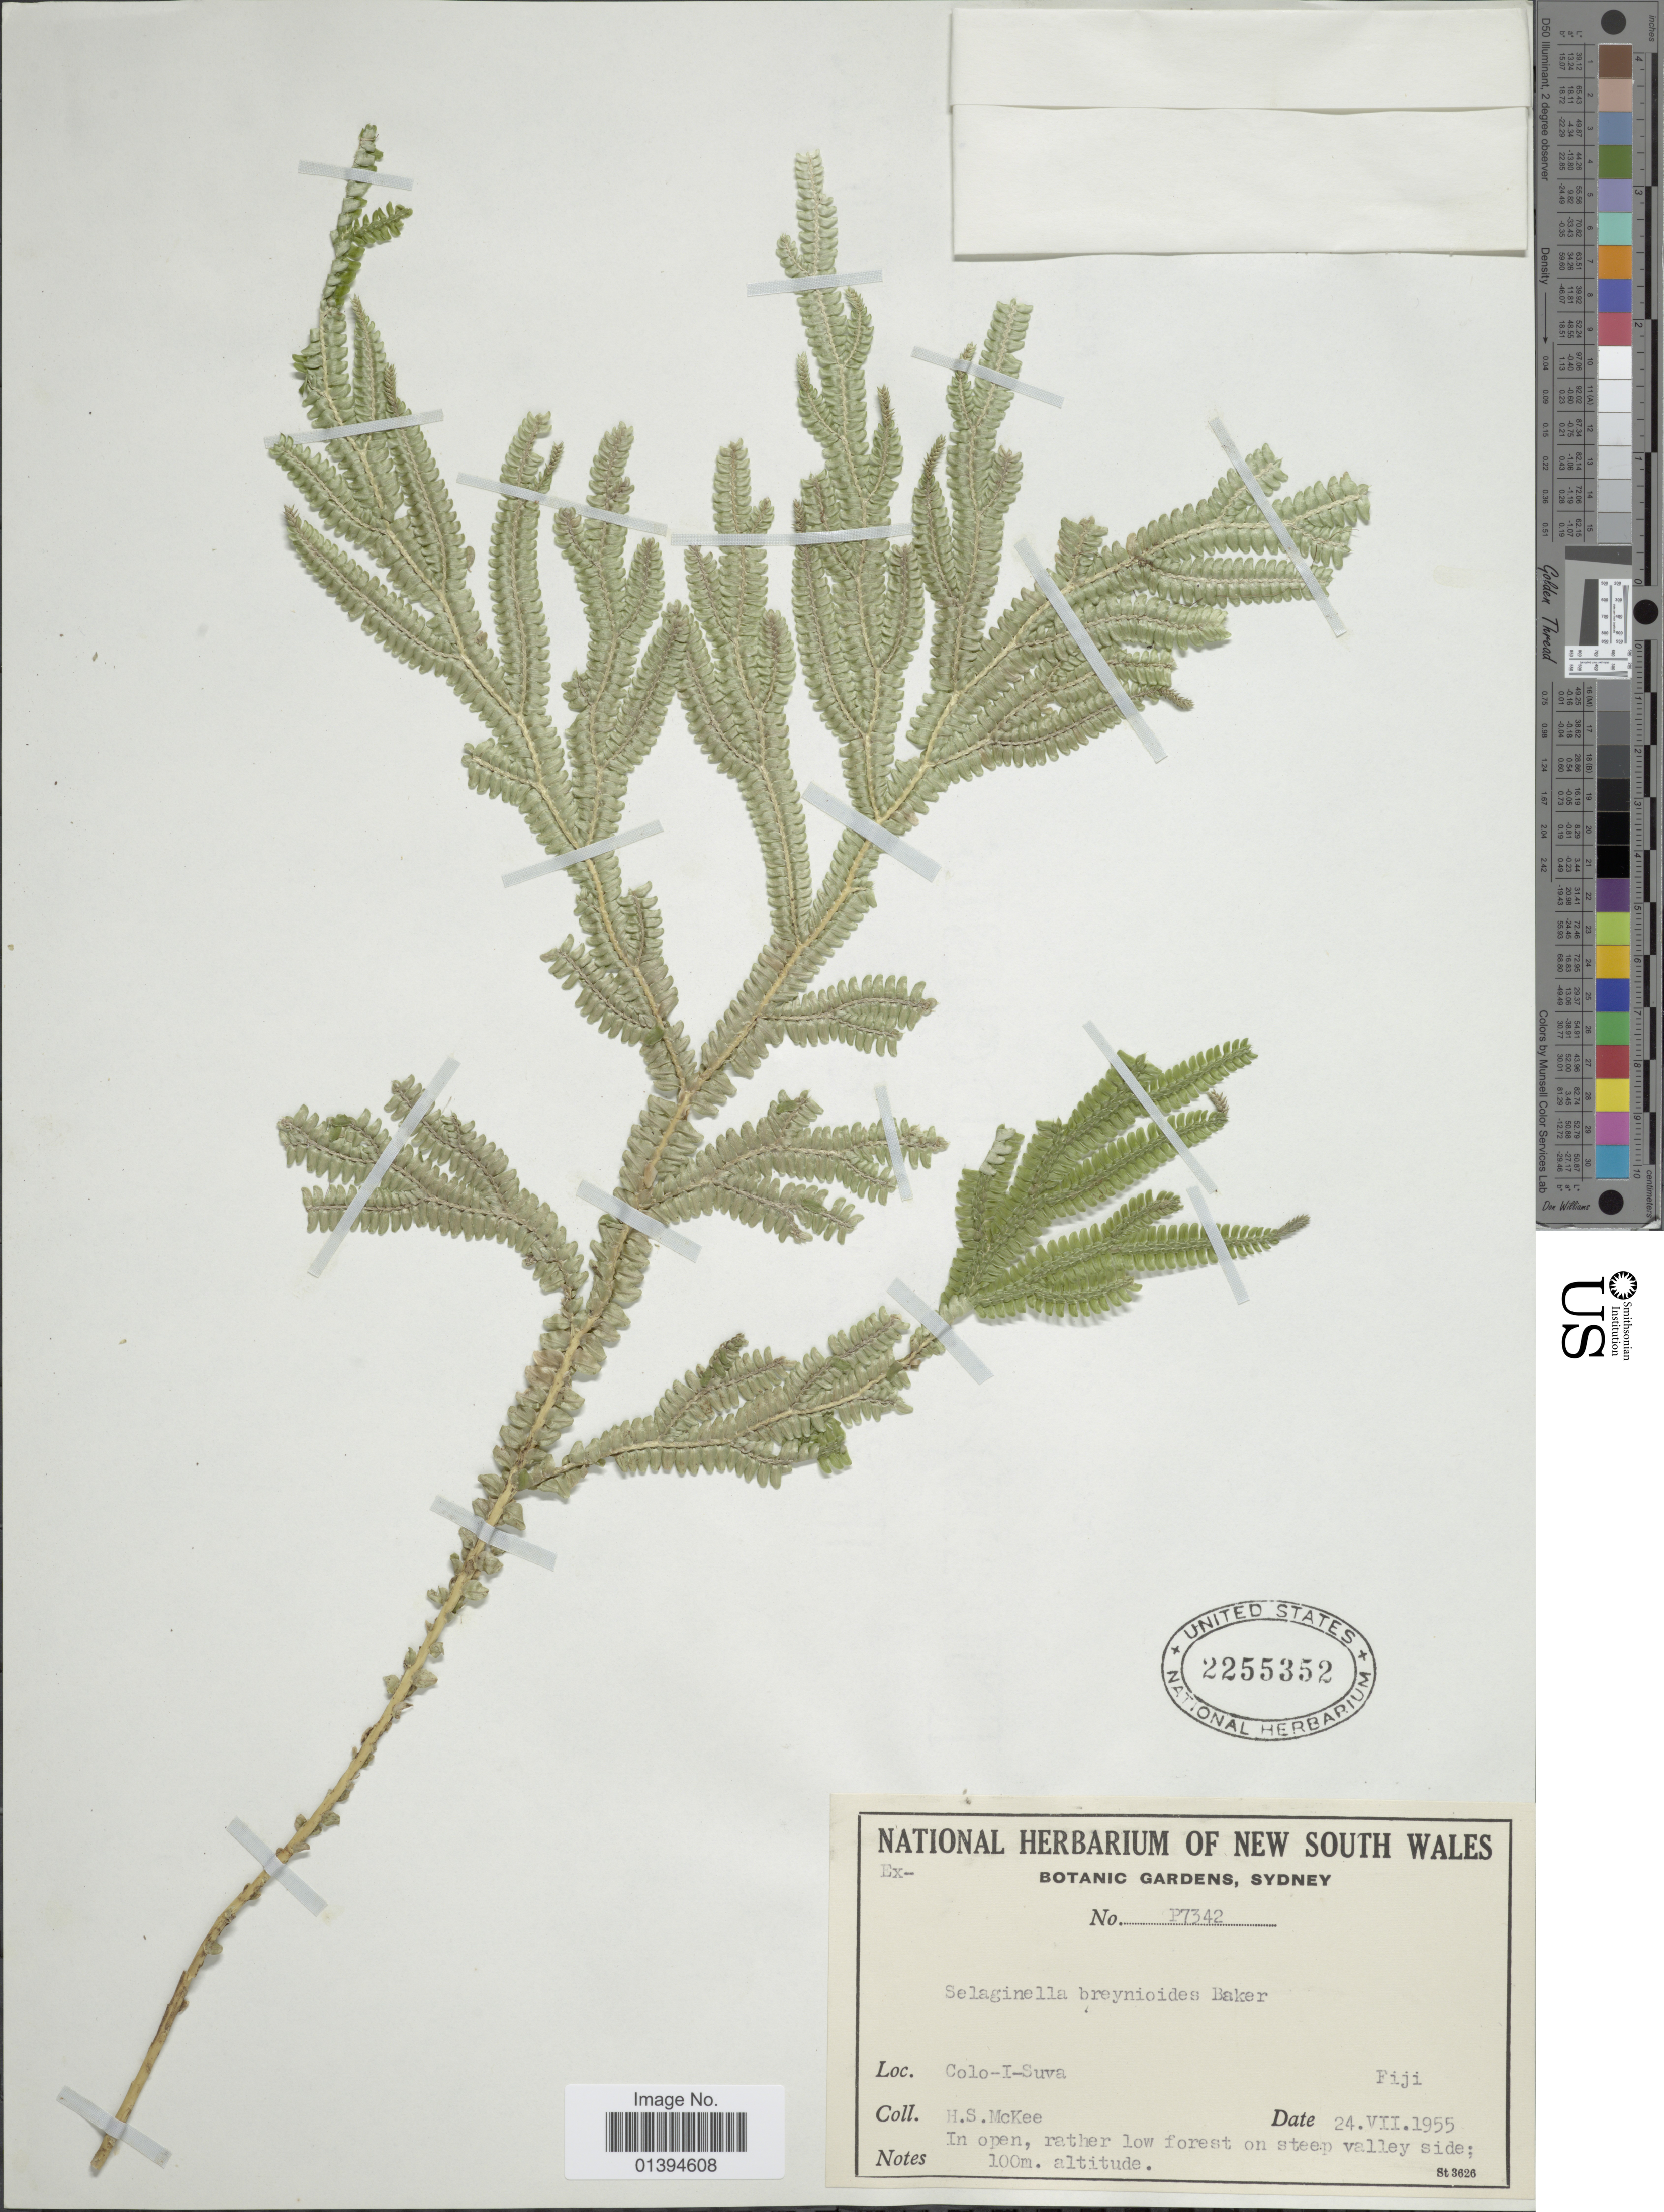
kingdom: Plantae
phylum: Tracheophyta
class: Lycopodiopsida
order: Selaginellales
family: Selaginellaceae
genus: Selaginella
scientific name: Selaginella breynioides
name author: Baker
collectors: H. S. McKee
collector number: P7342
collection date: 1955-07-24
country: Fiji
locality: Colo-I-Suva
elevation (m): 100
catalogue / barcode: US 2255352